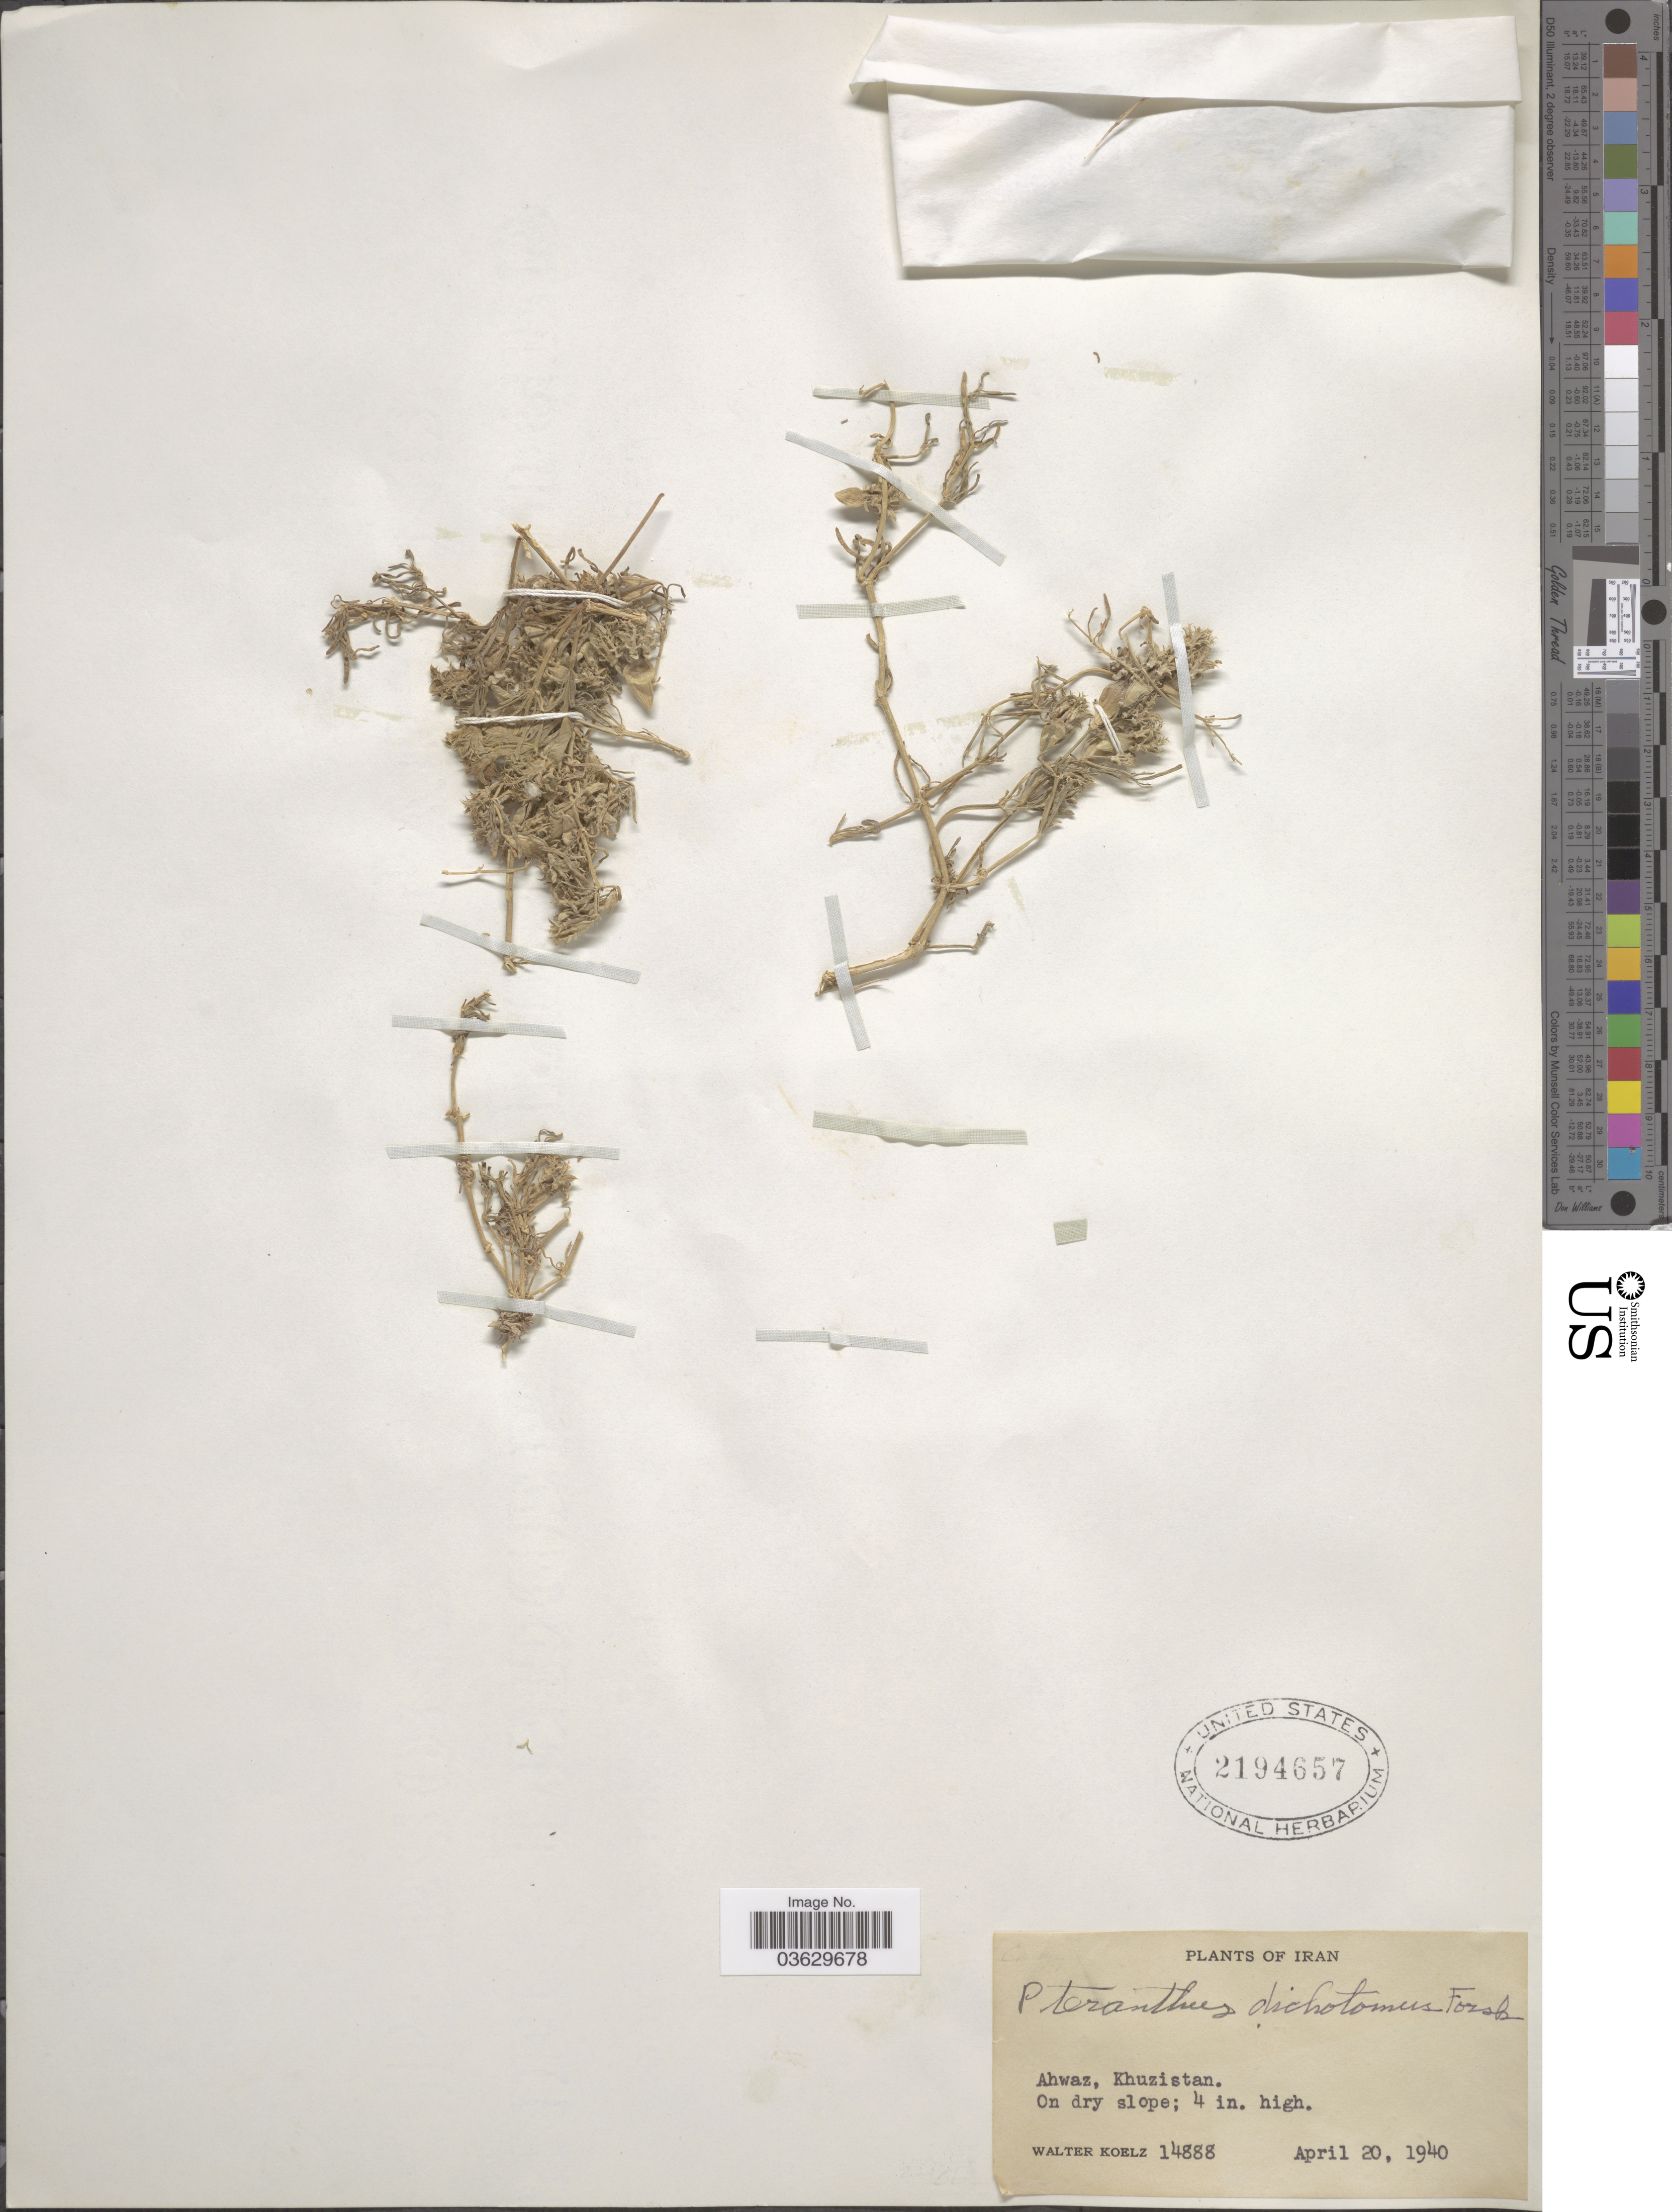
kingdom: Plantae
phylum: Tracheophyta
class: Magnoliopsida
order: Caryophyllales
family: Caryophyllaceae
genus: Pteranthus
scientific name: Pteranthus dichotomus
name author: Forssk.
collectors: W. N. Koelz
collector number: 14888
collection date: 1940-04-20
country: Iran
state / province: Khuzestan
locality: Ahwaz, Kuzistan.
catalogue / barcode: US 2194657